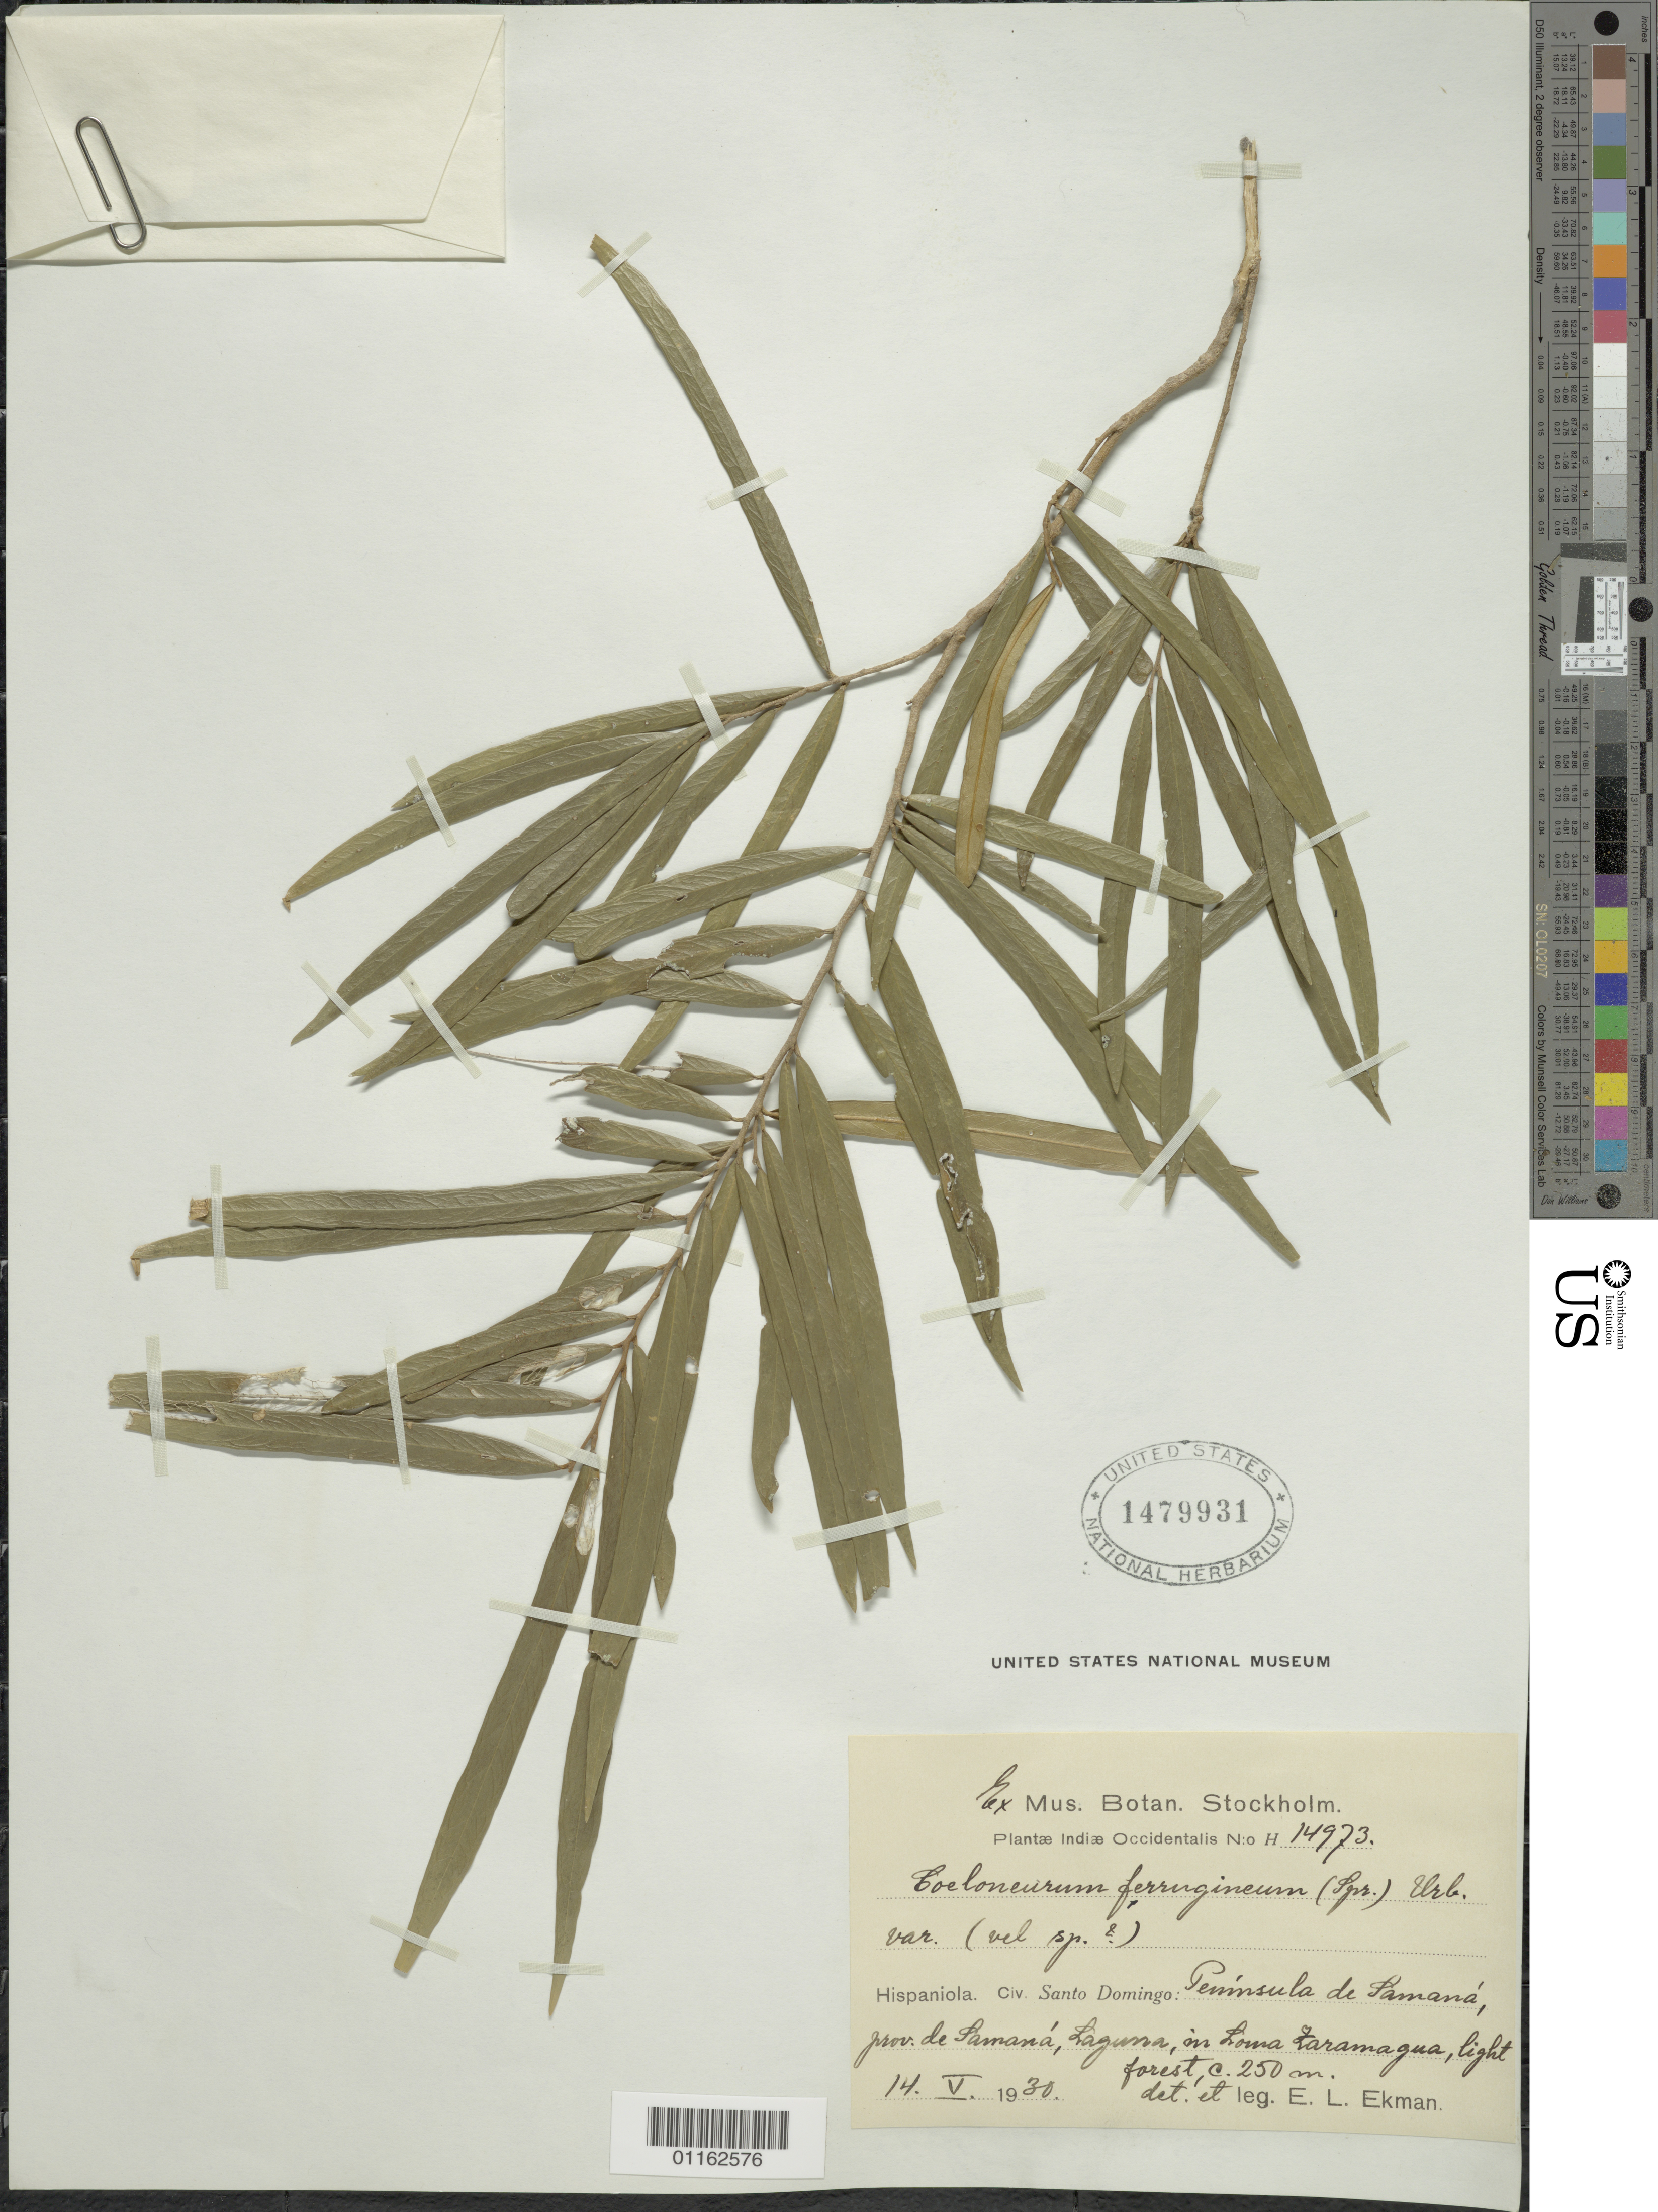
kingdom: Plantae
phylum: Tracheophyta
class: Magnoliopsida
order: Solanales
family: Solanaceae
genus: Coeloneurum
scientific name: Coeloneurum ferrugineum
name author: (Spreng.) Urb.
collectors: E. L. Ekman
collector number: H 14973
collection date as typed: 14 May 1930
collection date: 1930-05-14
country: Dominican Republic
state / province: Samaná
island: Hispaniola I.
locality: Penninsula de Samana; Laguna, in Loma Taramagua; light forest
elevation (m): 250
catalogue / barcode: US 1479931